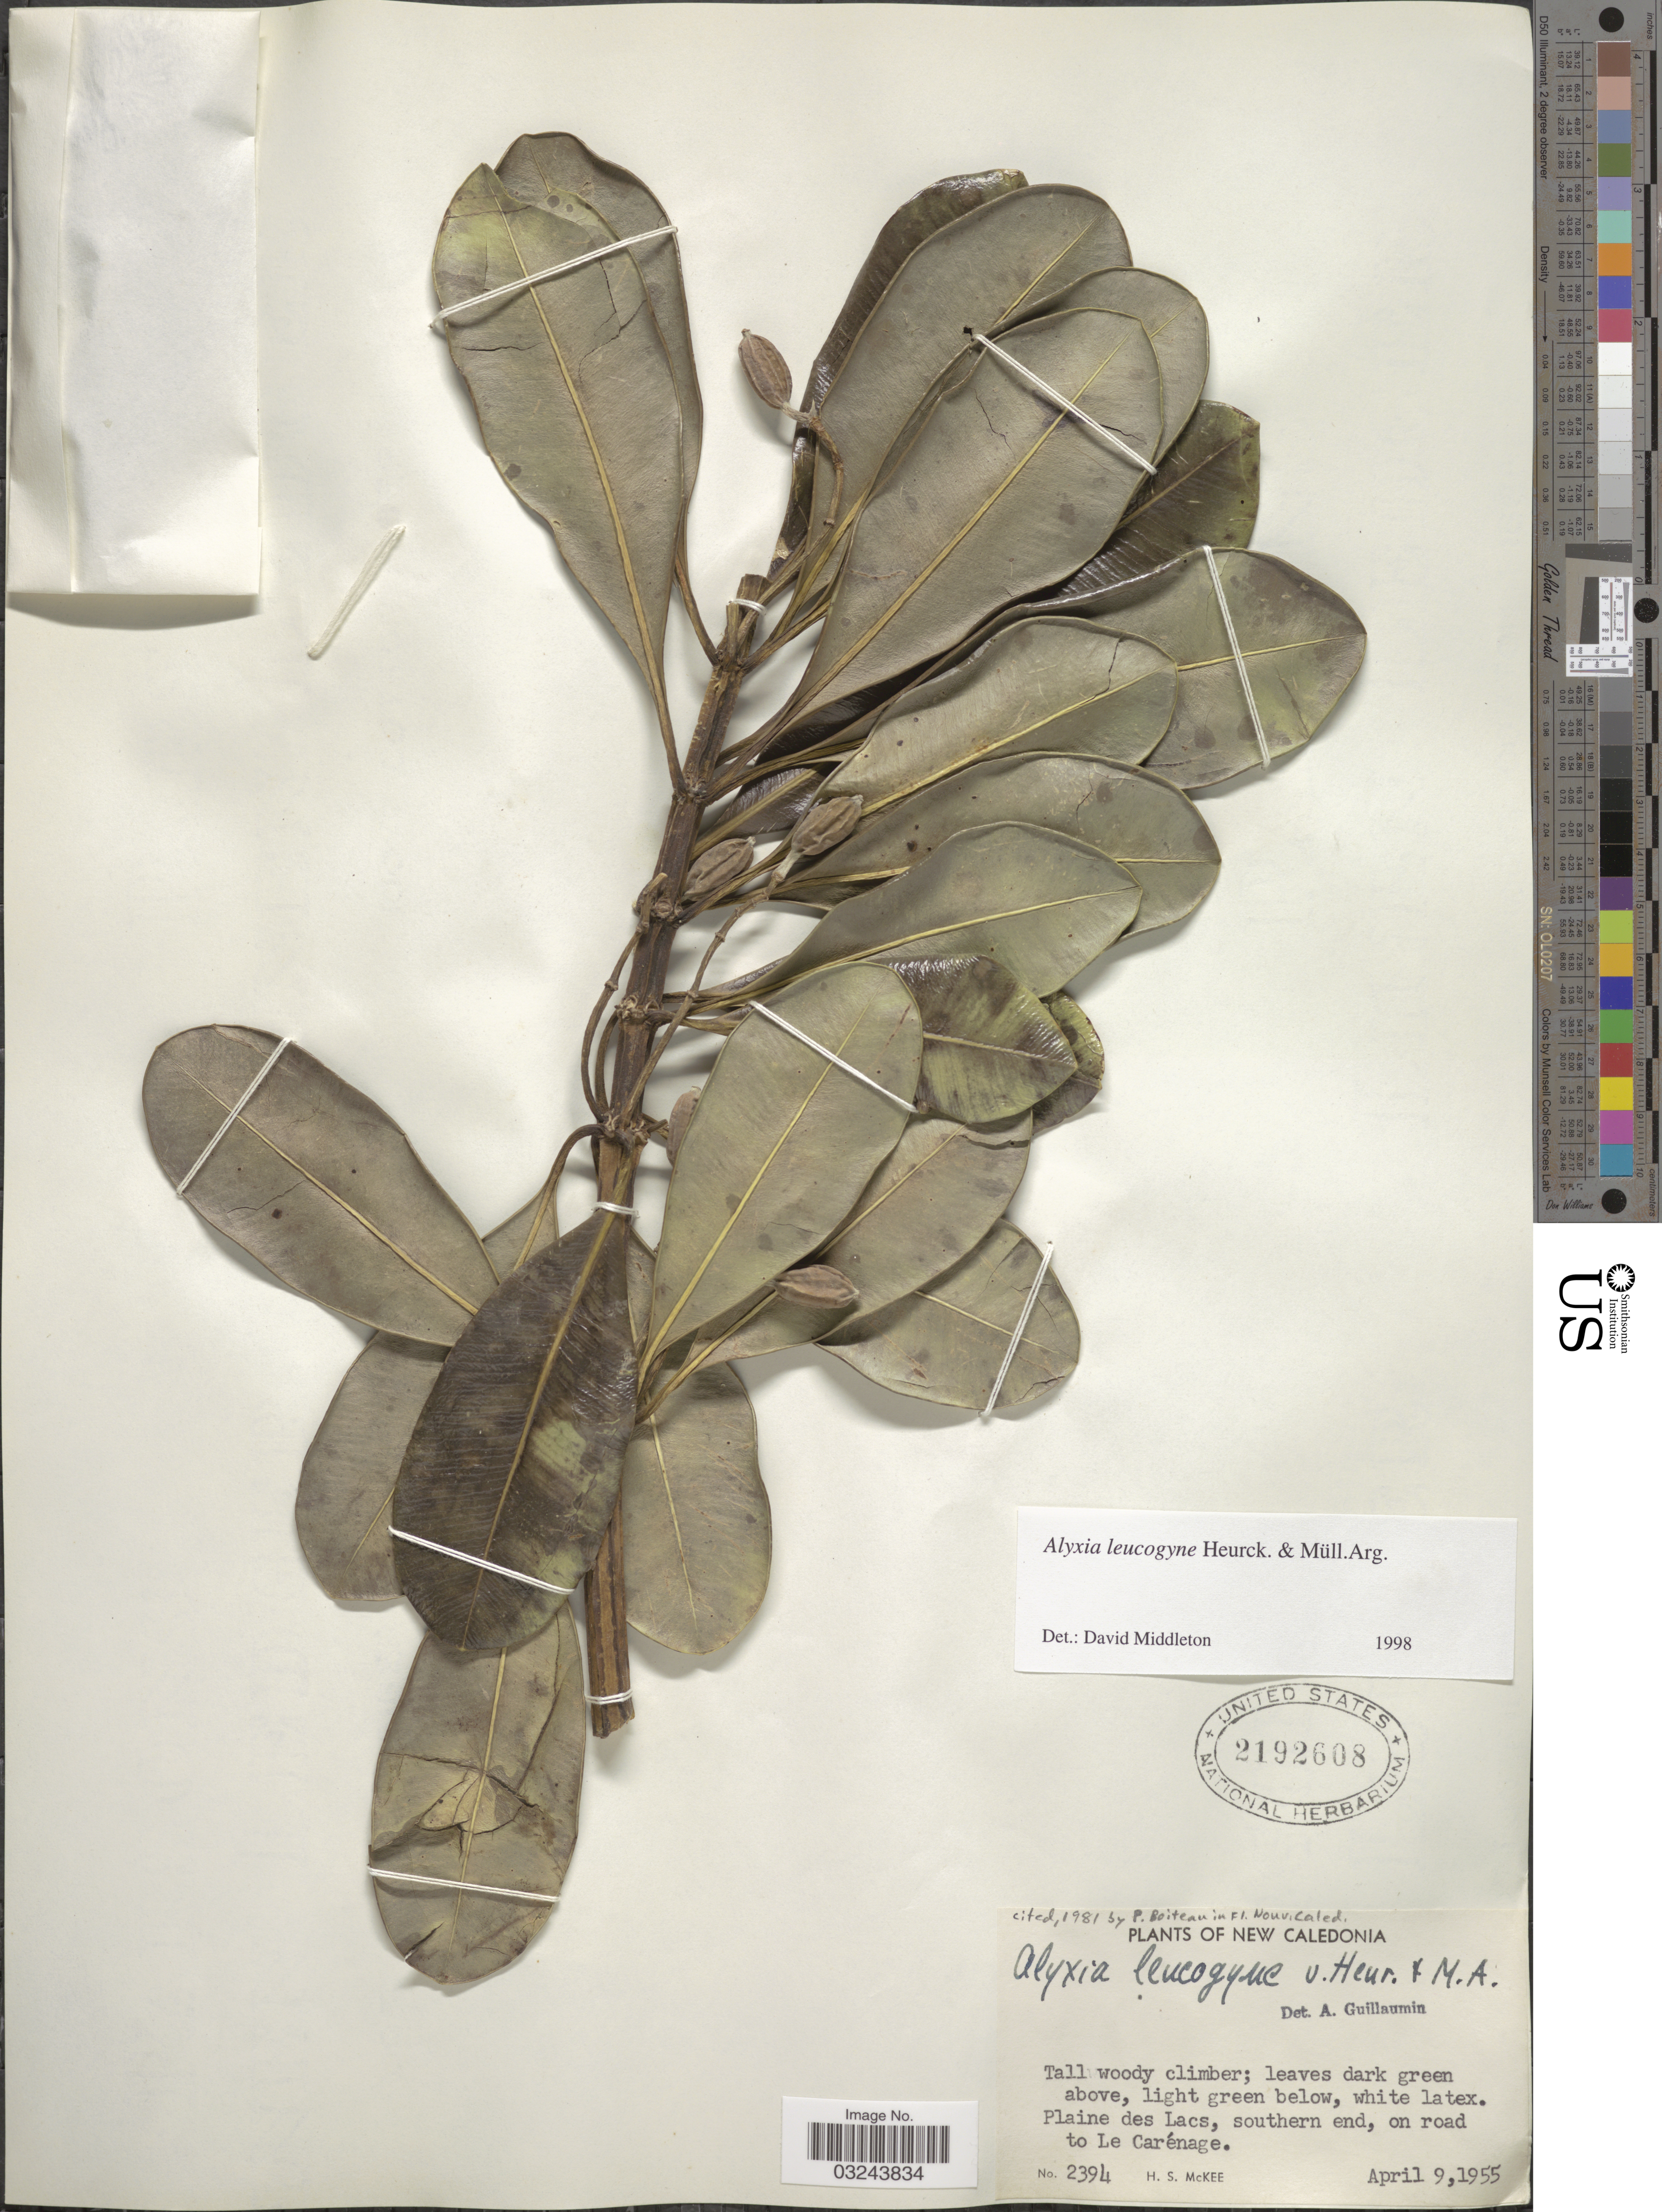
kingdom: Plantae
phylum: Tracheophyta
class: Magnoliopsida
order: Gentianales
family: Apocynaceae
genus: Alyxia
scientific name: Alyxia leucogyne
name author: Van Heurck & Müll. Arg.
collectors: H. S. McKee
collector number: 2394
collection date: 1955-04-09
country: New Caledonia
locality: Plaine des Lacs, southern end, on road to Le Carénage.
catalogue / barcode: US 2192608